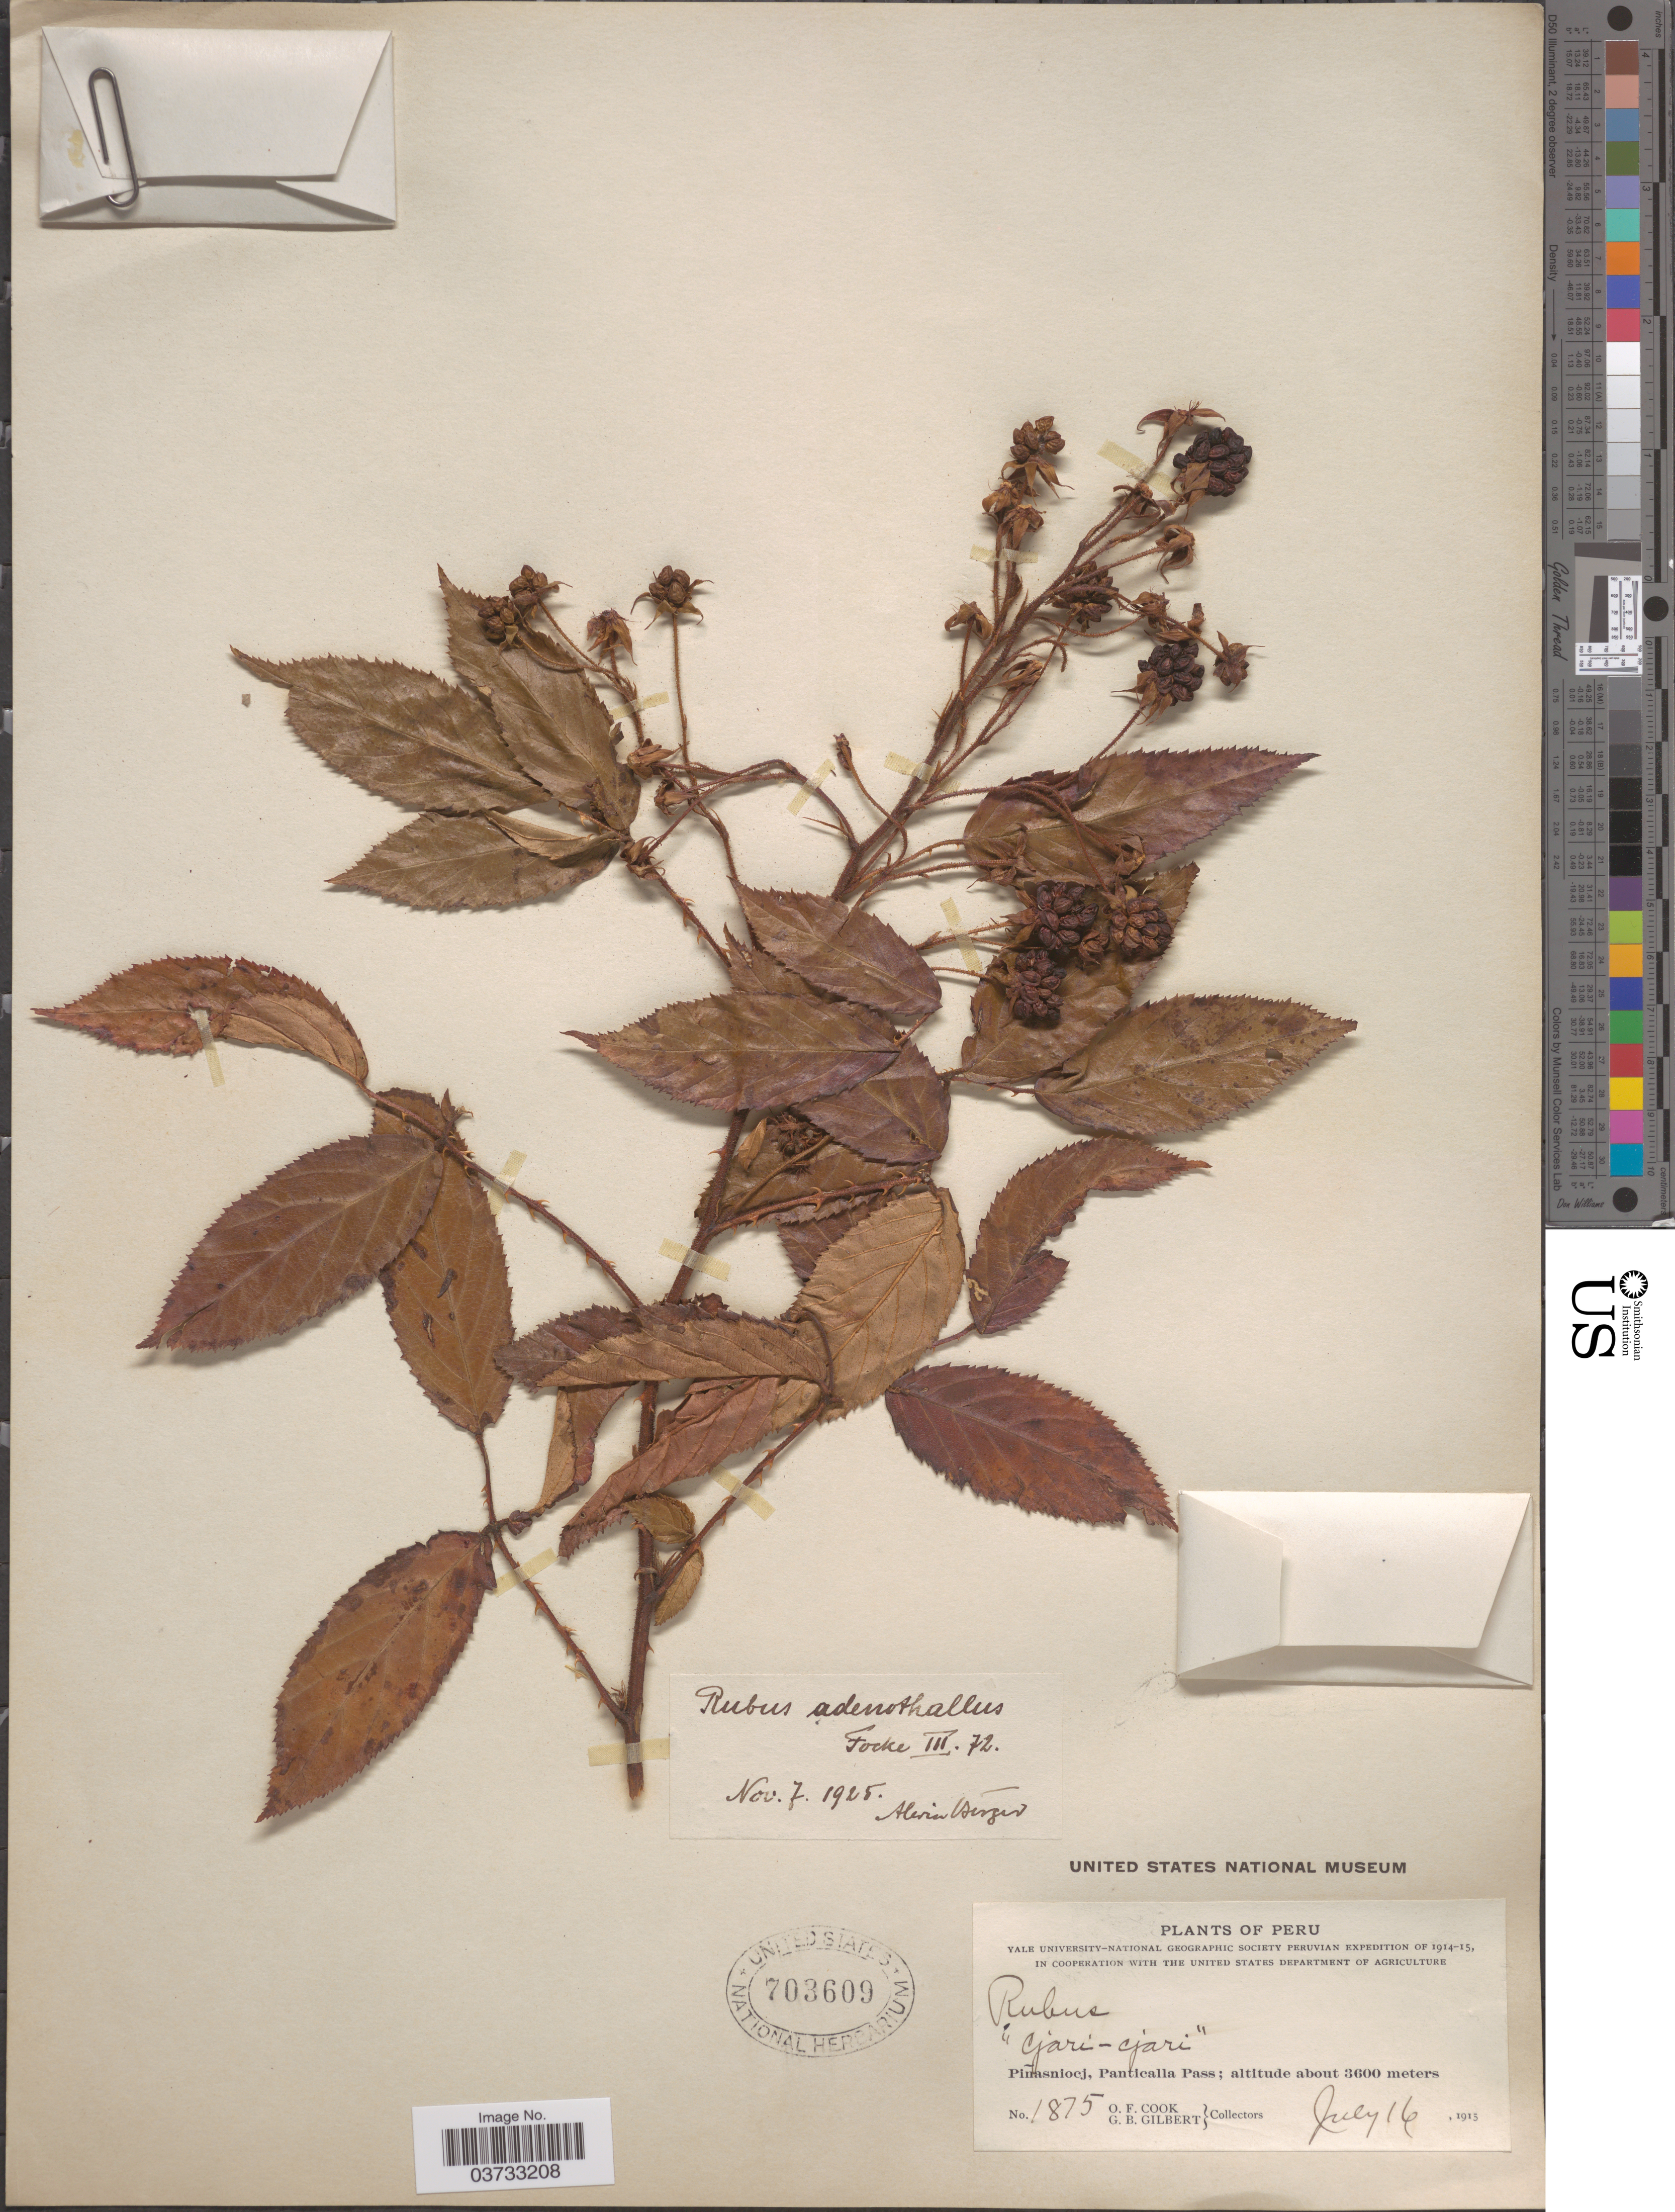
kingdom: Plantae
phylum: Tracheophyta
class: Magnoliopsida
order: Rosales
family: Rosaceae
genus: Rubus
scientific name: Rubus adenothallus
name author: Focke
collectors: O. F. Cook & G. B. Gilbert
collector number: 1875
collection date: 1915-07-16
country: Peru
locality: Piñasniocj, Panticalla Pass.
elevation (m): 3600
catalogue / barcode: US 703609